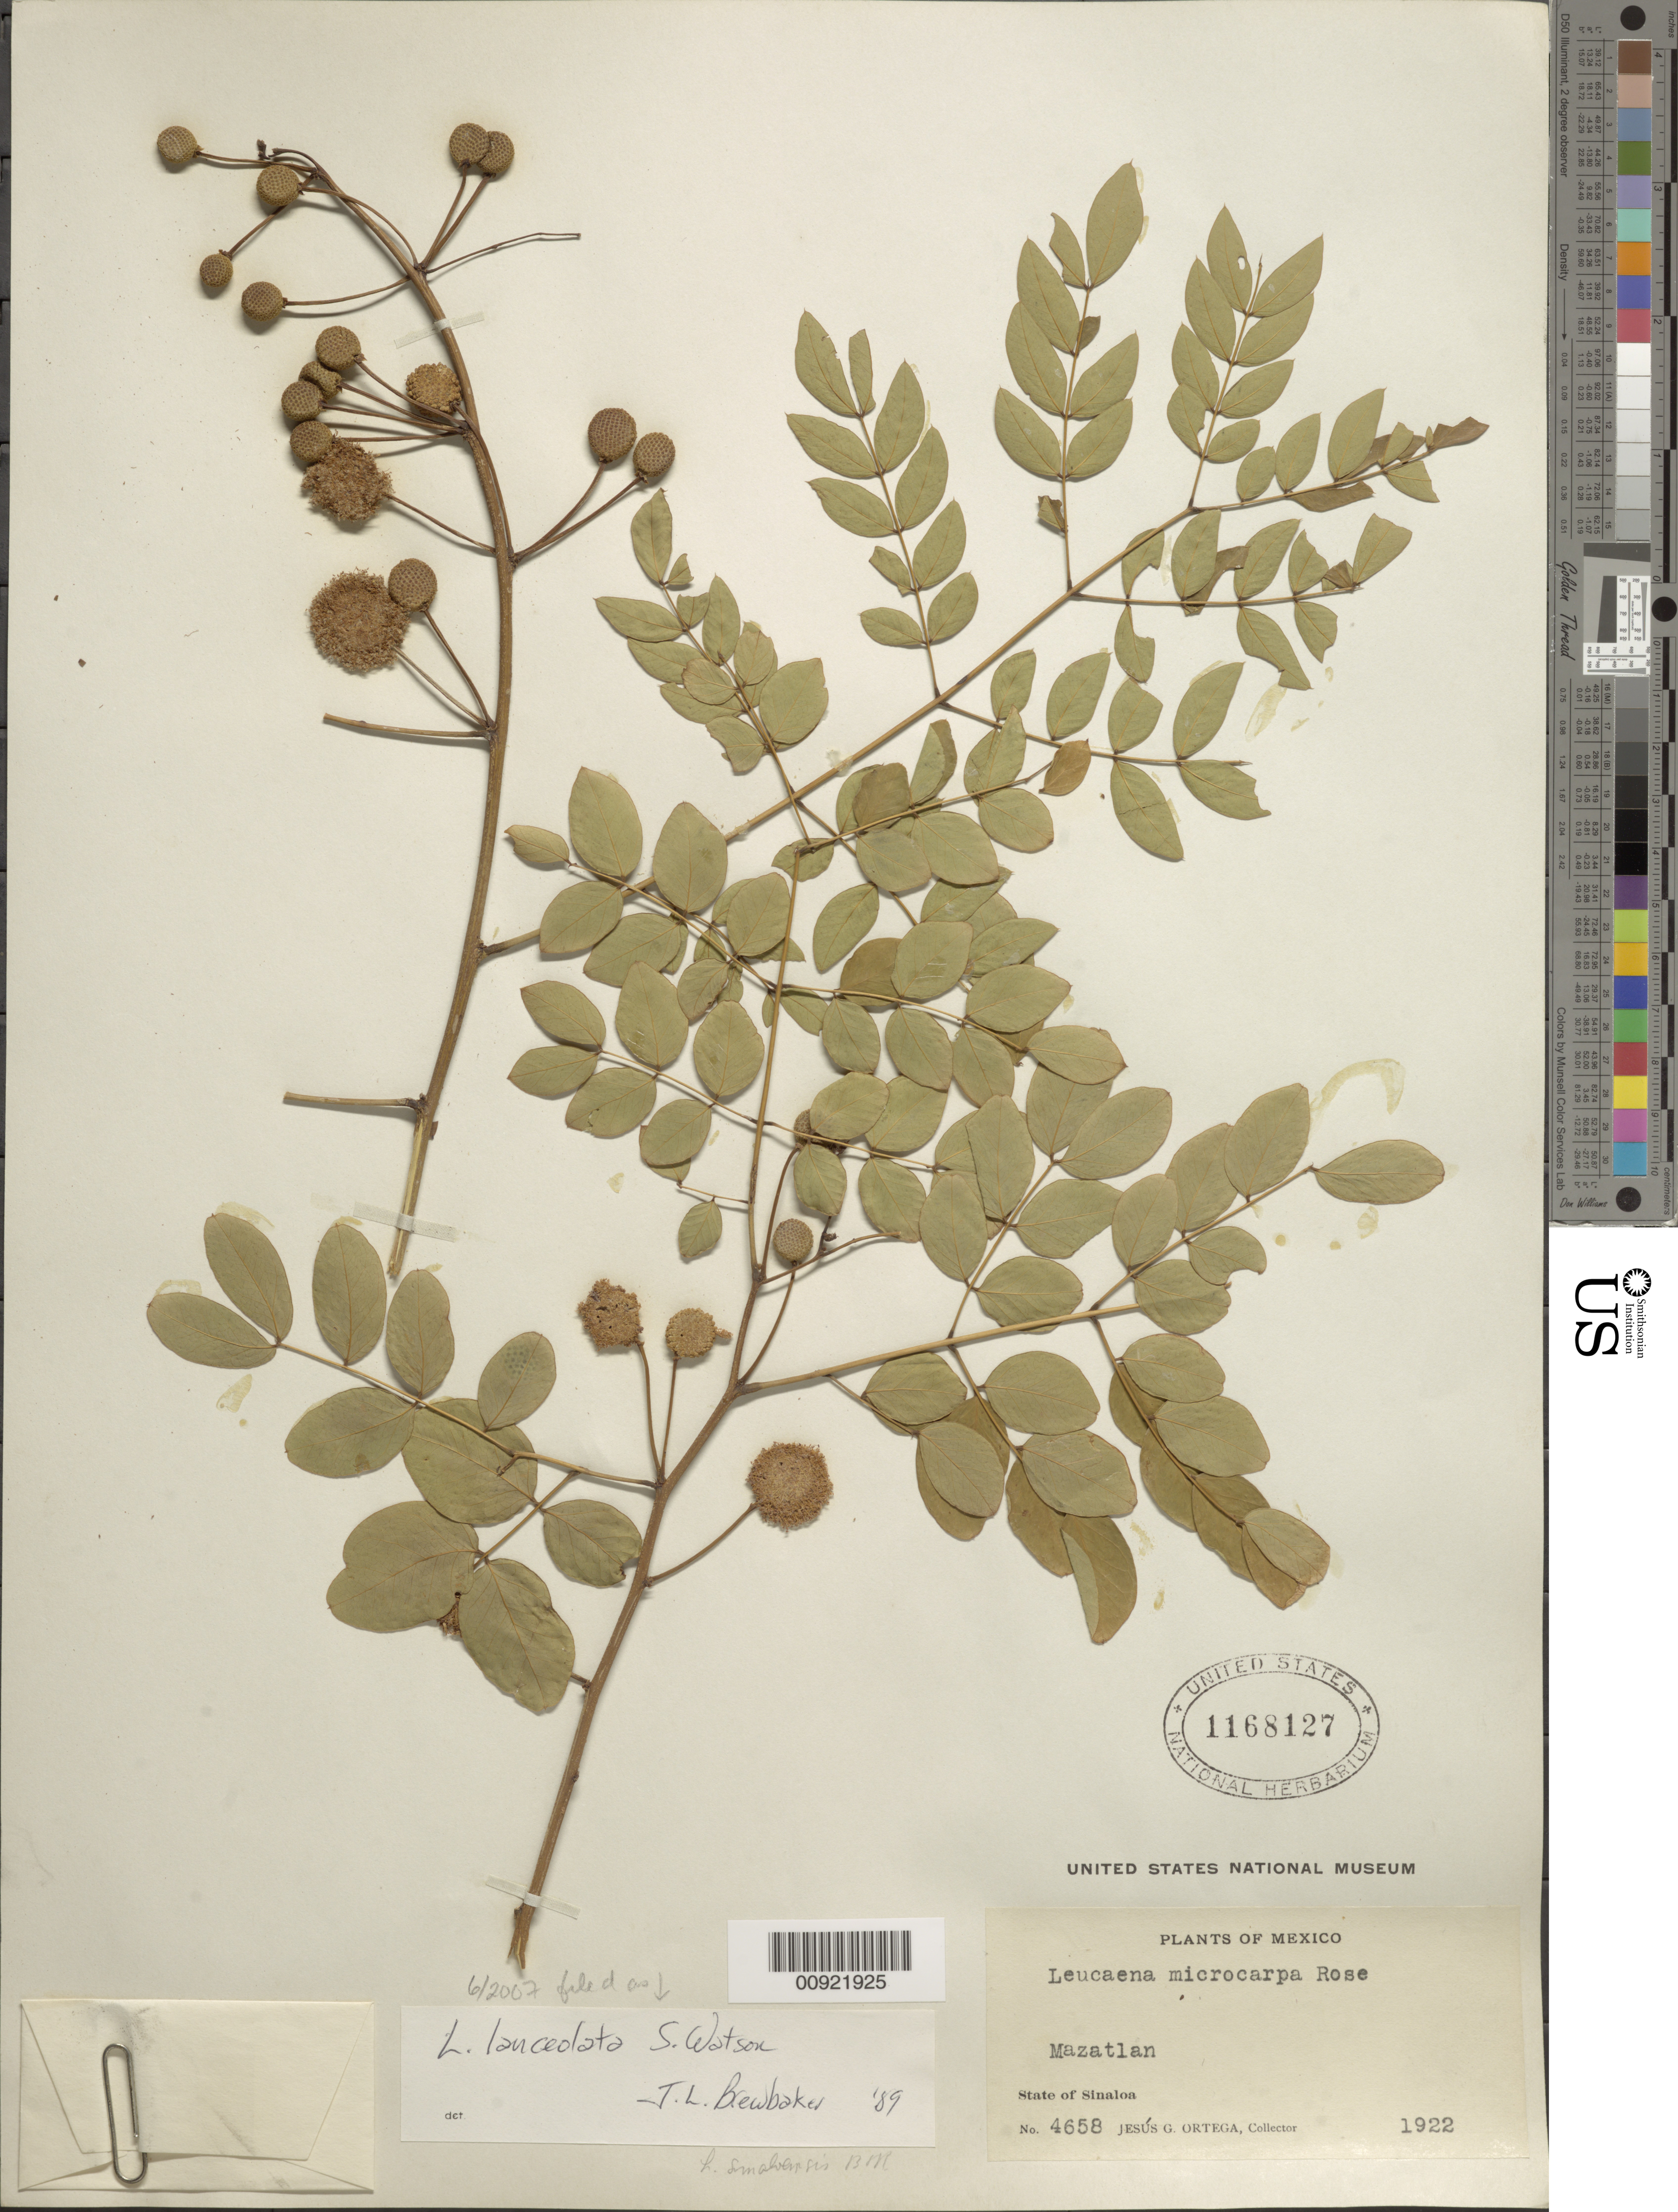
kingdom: Plantae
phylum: Tracheophyta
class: Magnoliopsida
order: Fabales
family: Fabaceae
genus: Leucaena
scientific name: Leucaena lanceolata var. lanceolata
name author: S. Watson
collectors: J. Ortega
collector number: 4658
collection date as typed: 1922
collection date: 1922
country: Mexico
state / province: Sinaloa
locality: Mazatlán, State of Sinaloa.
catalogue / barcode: US 1168127